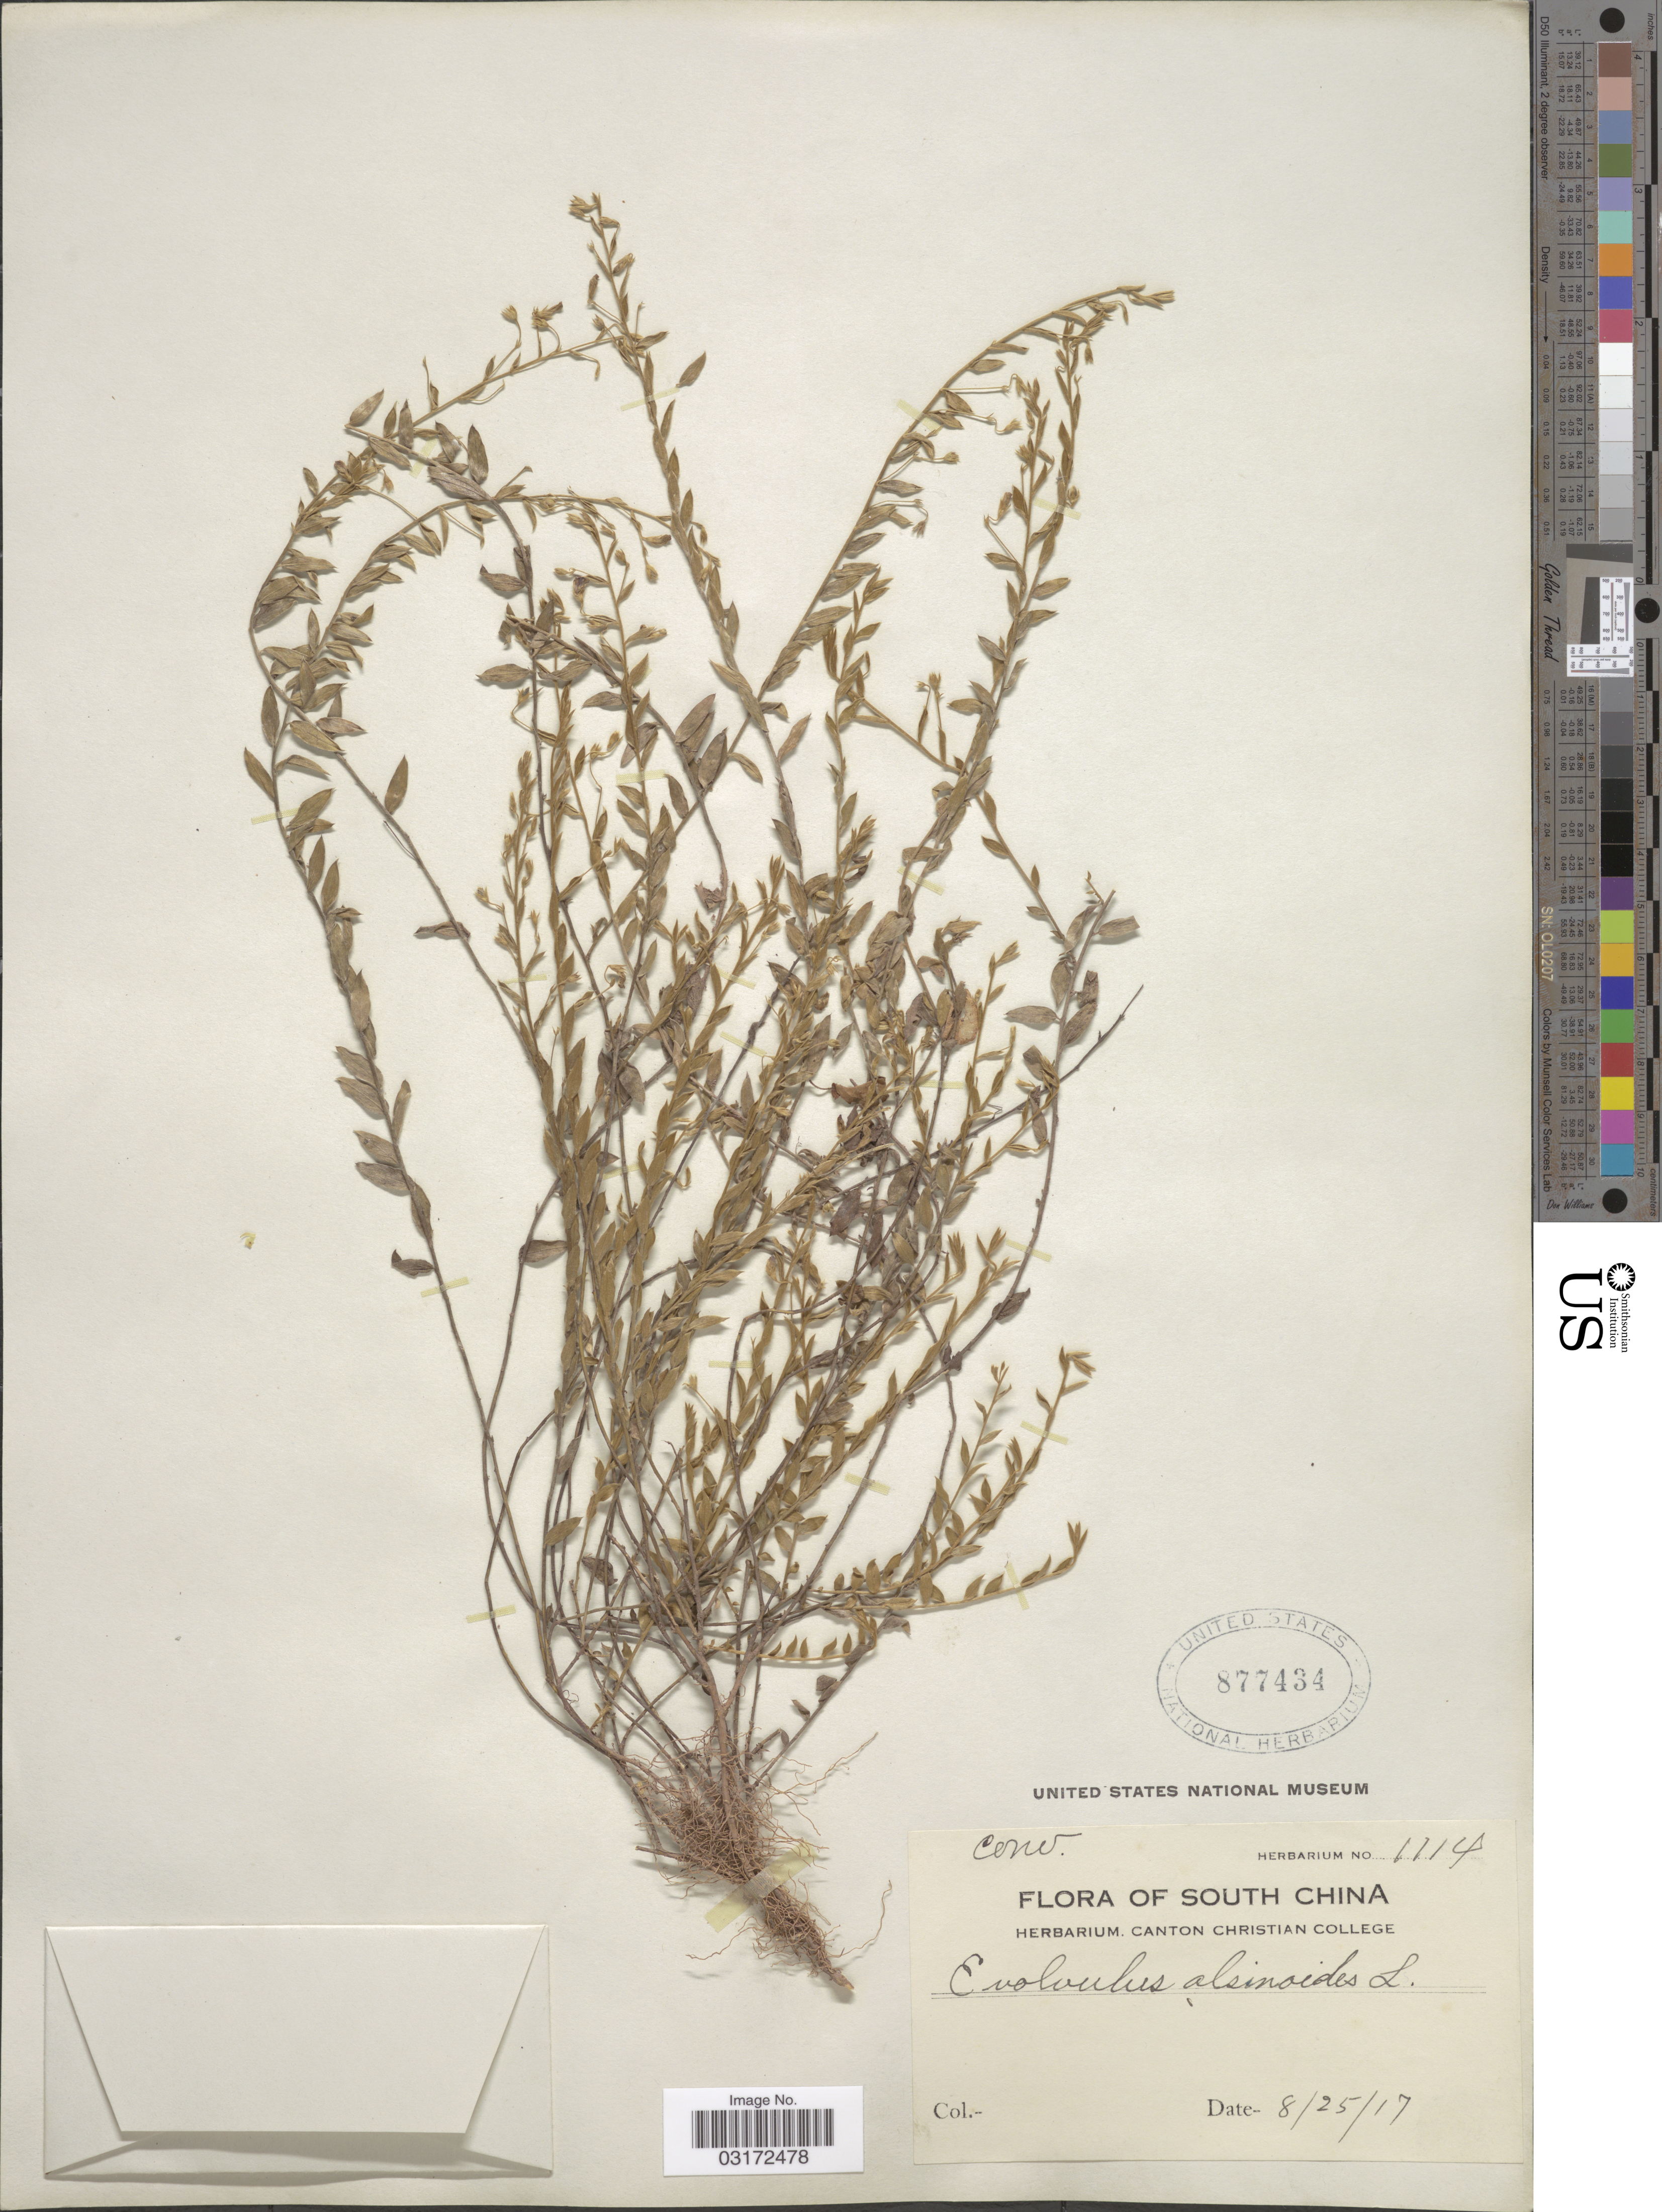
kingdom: Plantae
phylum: Tracheophyta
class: Magnoliopsida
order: Solanales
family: Convolvulaceae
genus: Evolvulus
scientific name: Evolvulus alsinoides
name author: (L.) L.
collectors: ex herb. Canton Christian College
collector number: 1114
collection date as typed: Transcribed d/m/y: 25/8/17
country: China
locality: South China.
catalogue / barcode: US 877434